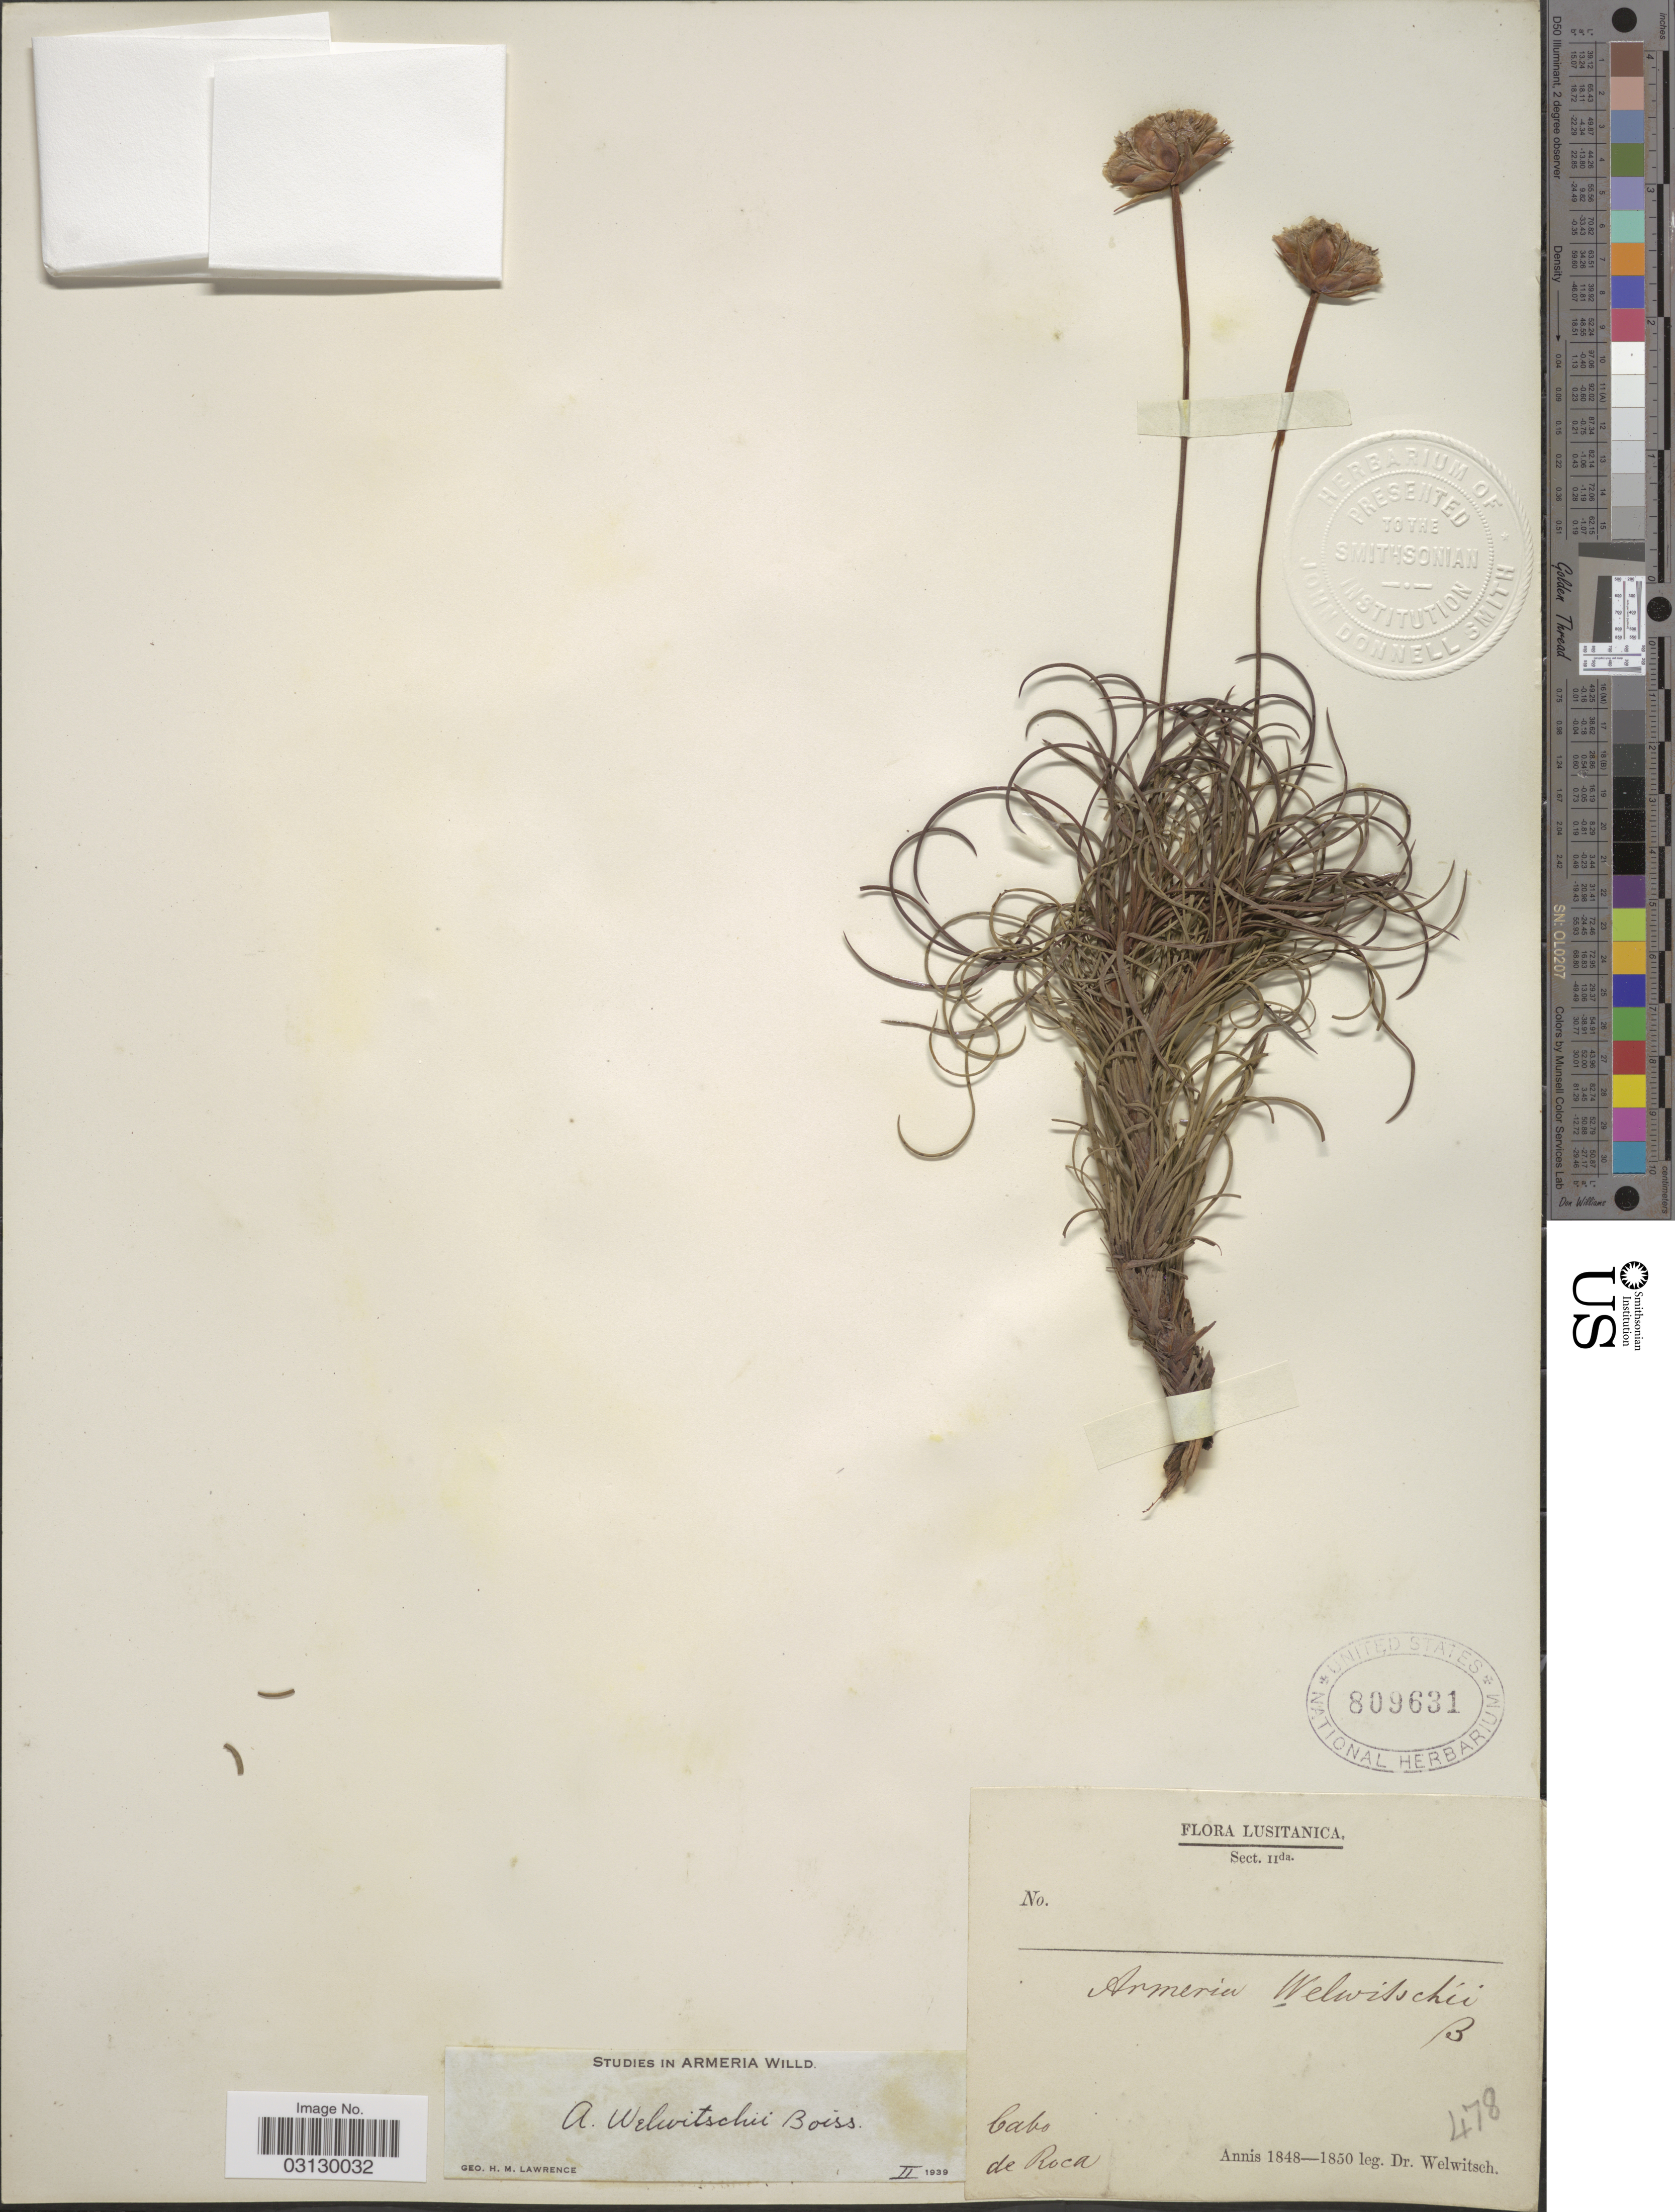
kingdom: Plantae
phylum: Tracheophyta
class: Magnoliopsida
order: Caryophyllales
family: Plumbaginaceae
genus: Armeria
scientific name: Armeria welwitschii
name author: Boiss.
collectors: -. Welwitsch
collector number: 478?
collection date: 1848/1850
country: Portugal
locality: Lusitanica. Cabo de Roca.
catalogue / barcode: US 809631